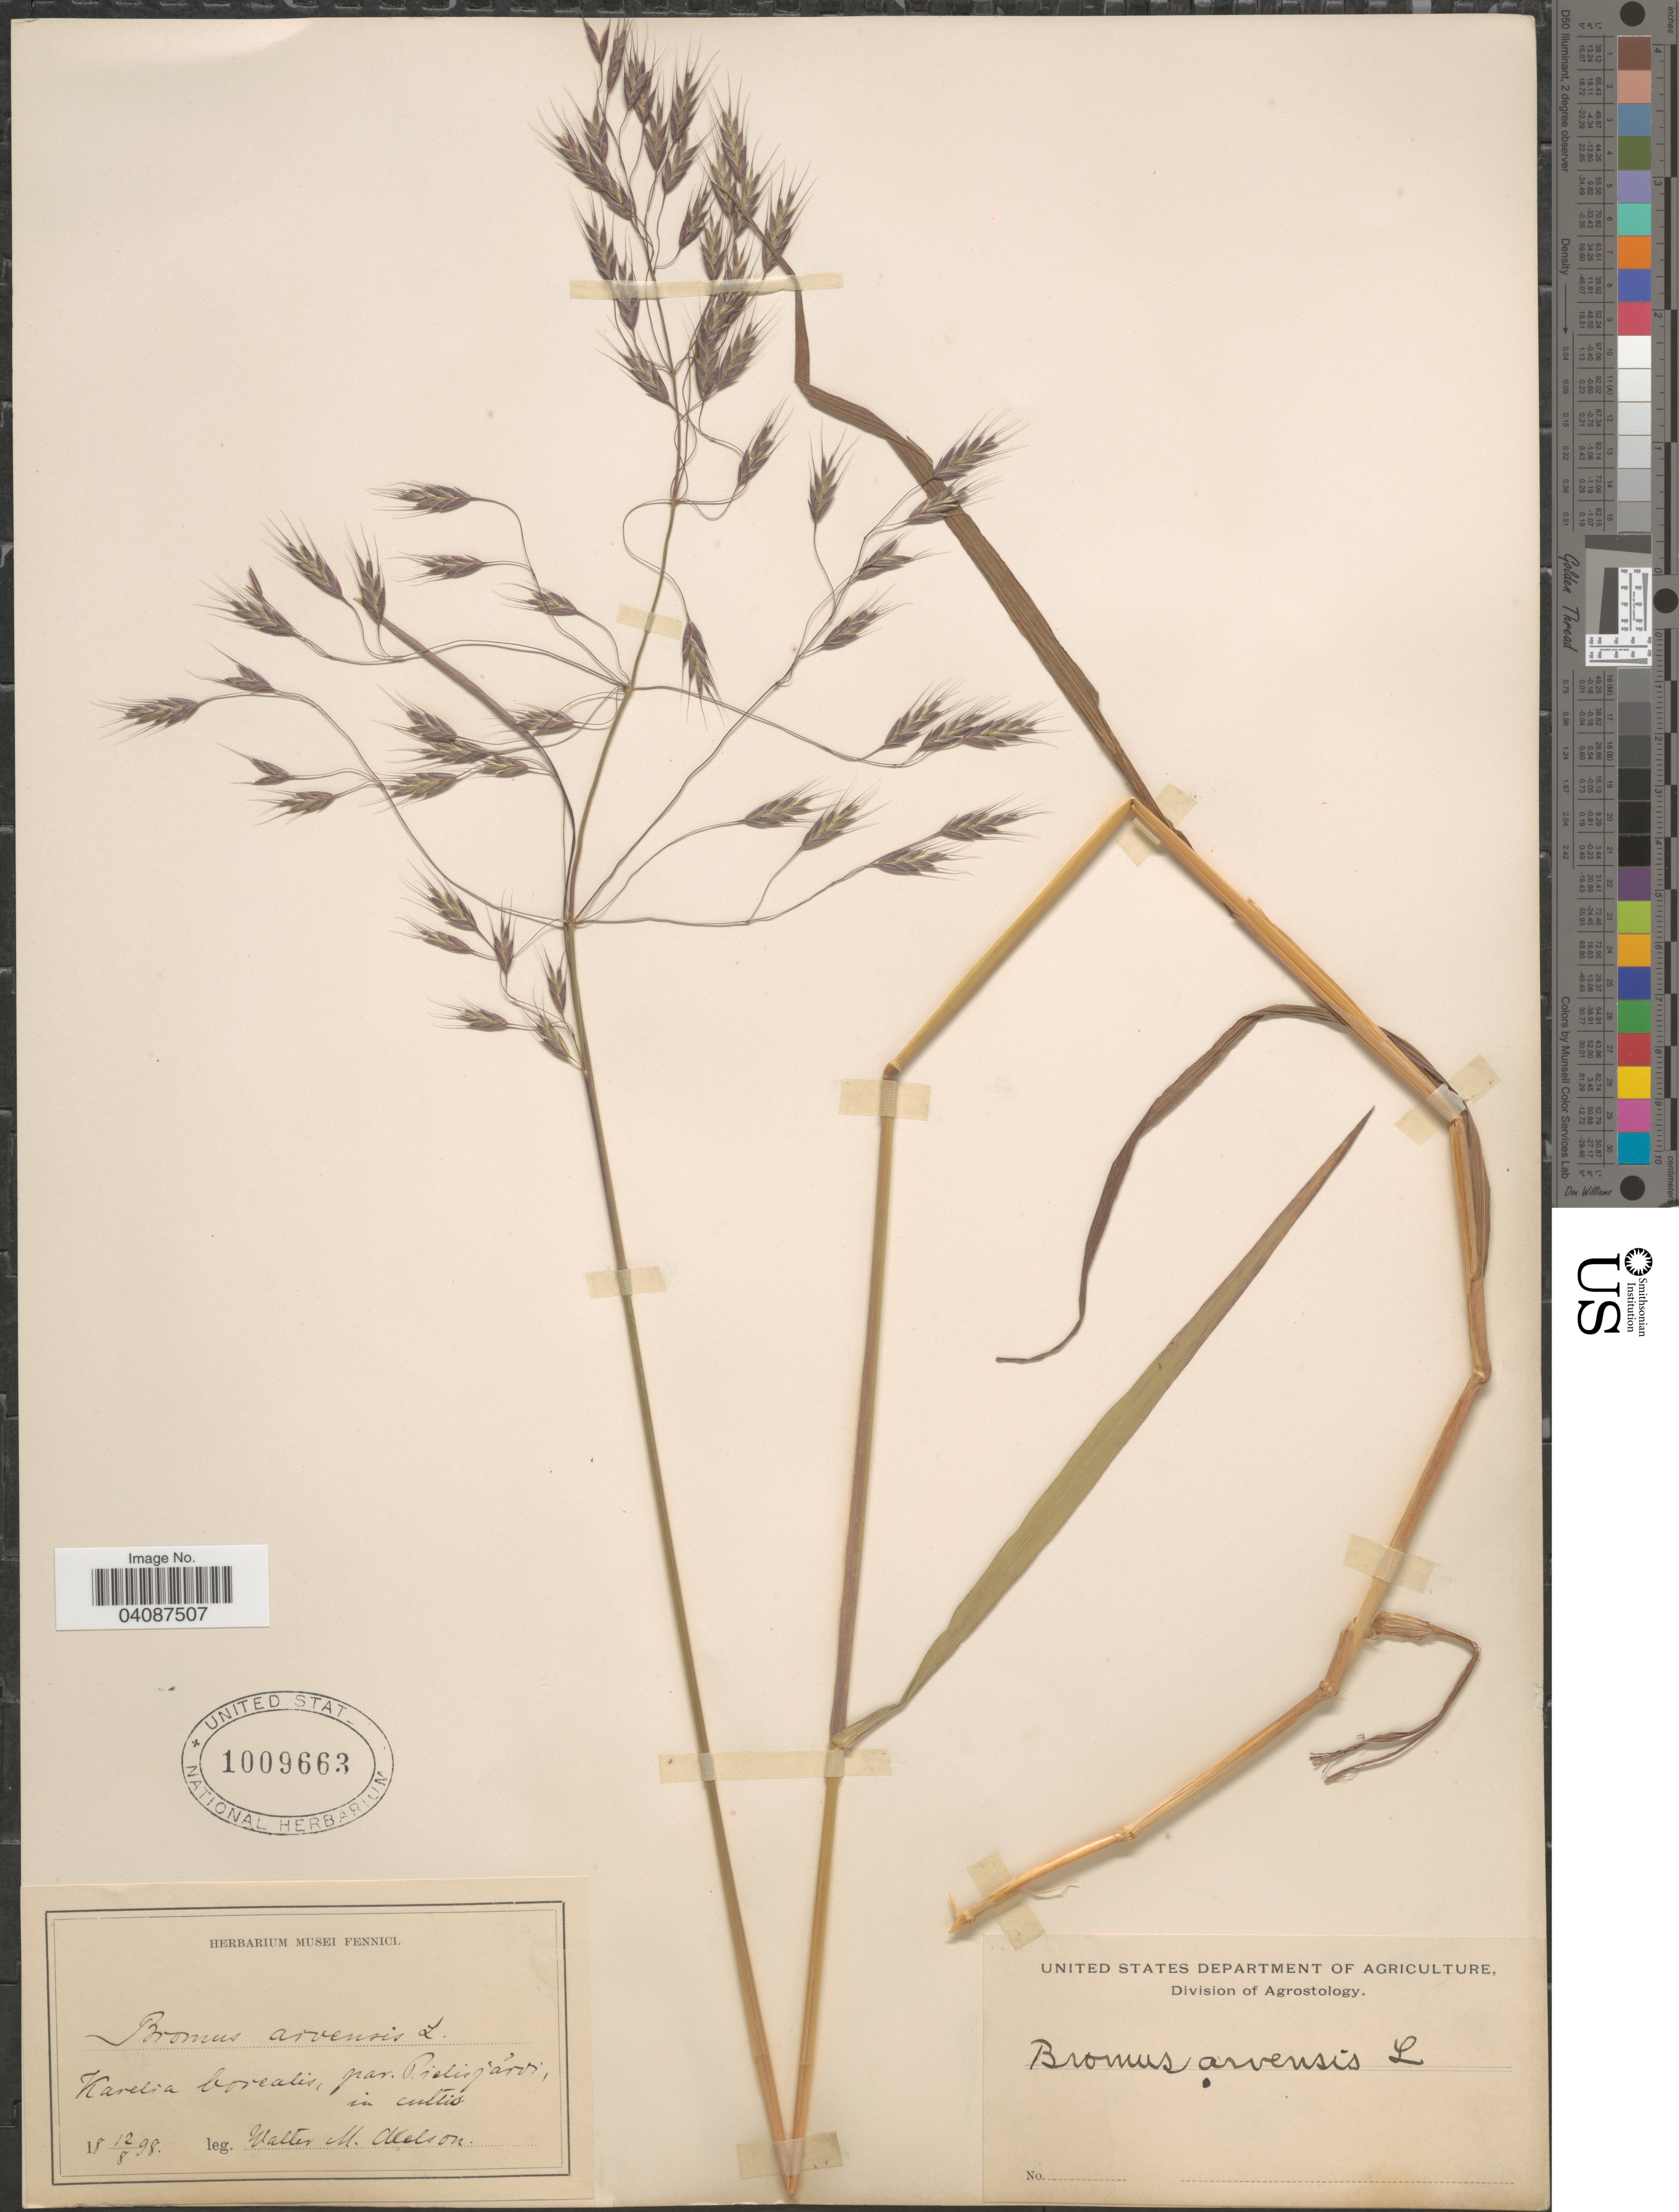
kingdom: Plantae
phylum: Tracheophyta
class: Liliopsida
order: Poales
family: Poaceae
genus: Bromus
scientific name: Bromus arvensis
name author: L.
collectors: W. Melson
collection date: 1898-08-12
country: Finland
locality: Karelia borealis, par. Pielisjãrvi, in cultis.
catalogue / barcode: US 1009663